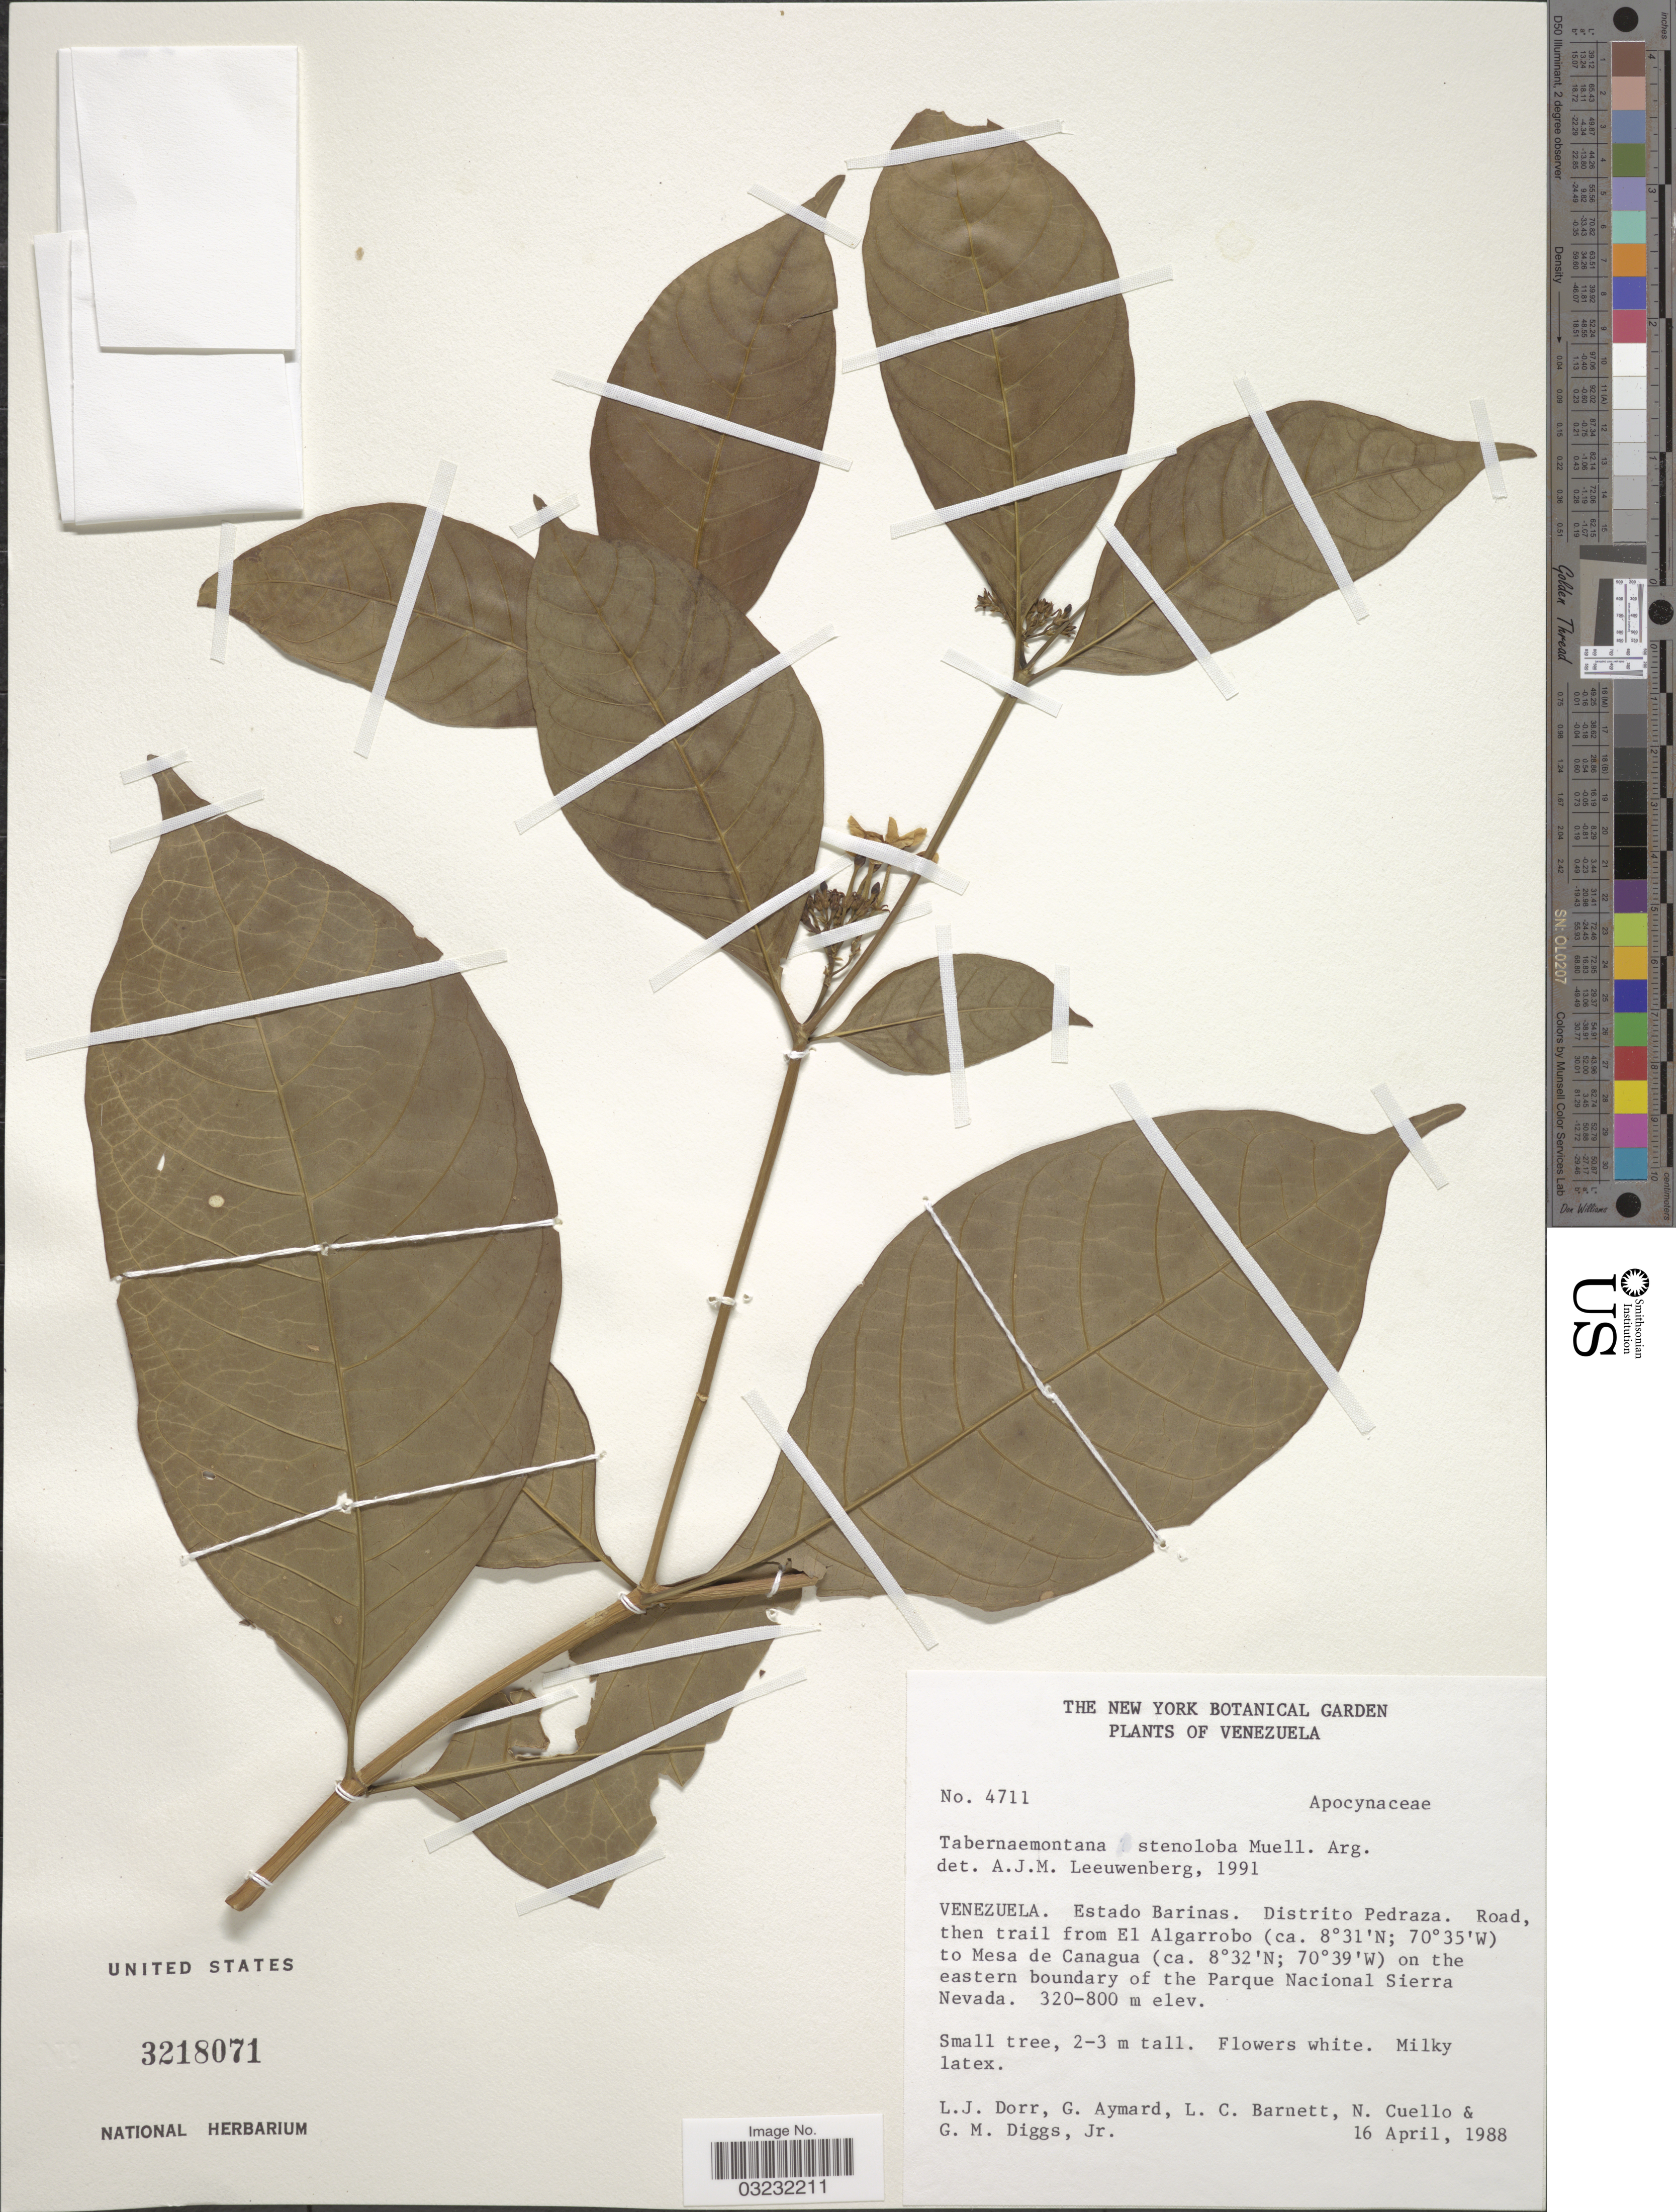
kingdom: Plantae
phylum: Tracheophyta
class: Magnoliopsida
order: Gentianales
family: Apocynaceae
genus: Tabernaemontana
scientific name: Tabernaemontana stenoloba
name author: Müll. Arg.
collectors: L. J. Dorr, G. A. Aymard, L. C. Barnett, N. L. Cuello & G. Diggs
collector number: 4711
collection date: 1988-04-16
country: Venezuela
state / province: Barinas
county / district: Pedraza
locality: Road, then trail from El Algarrobo to Mesa de Canagua on the eastern boundary of the Parque Nacional Sierra Nevada.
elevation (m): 320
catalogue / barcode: US 3218071